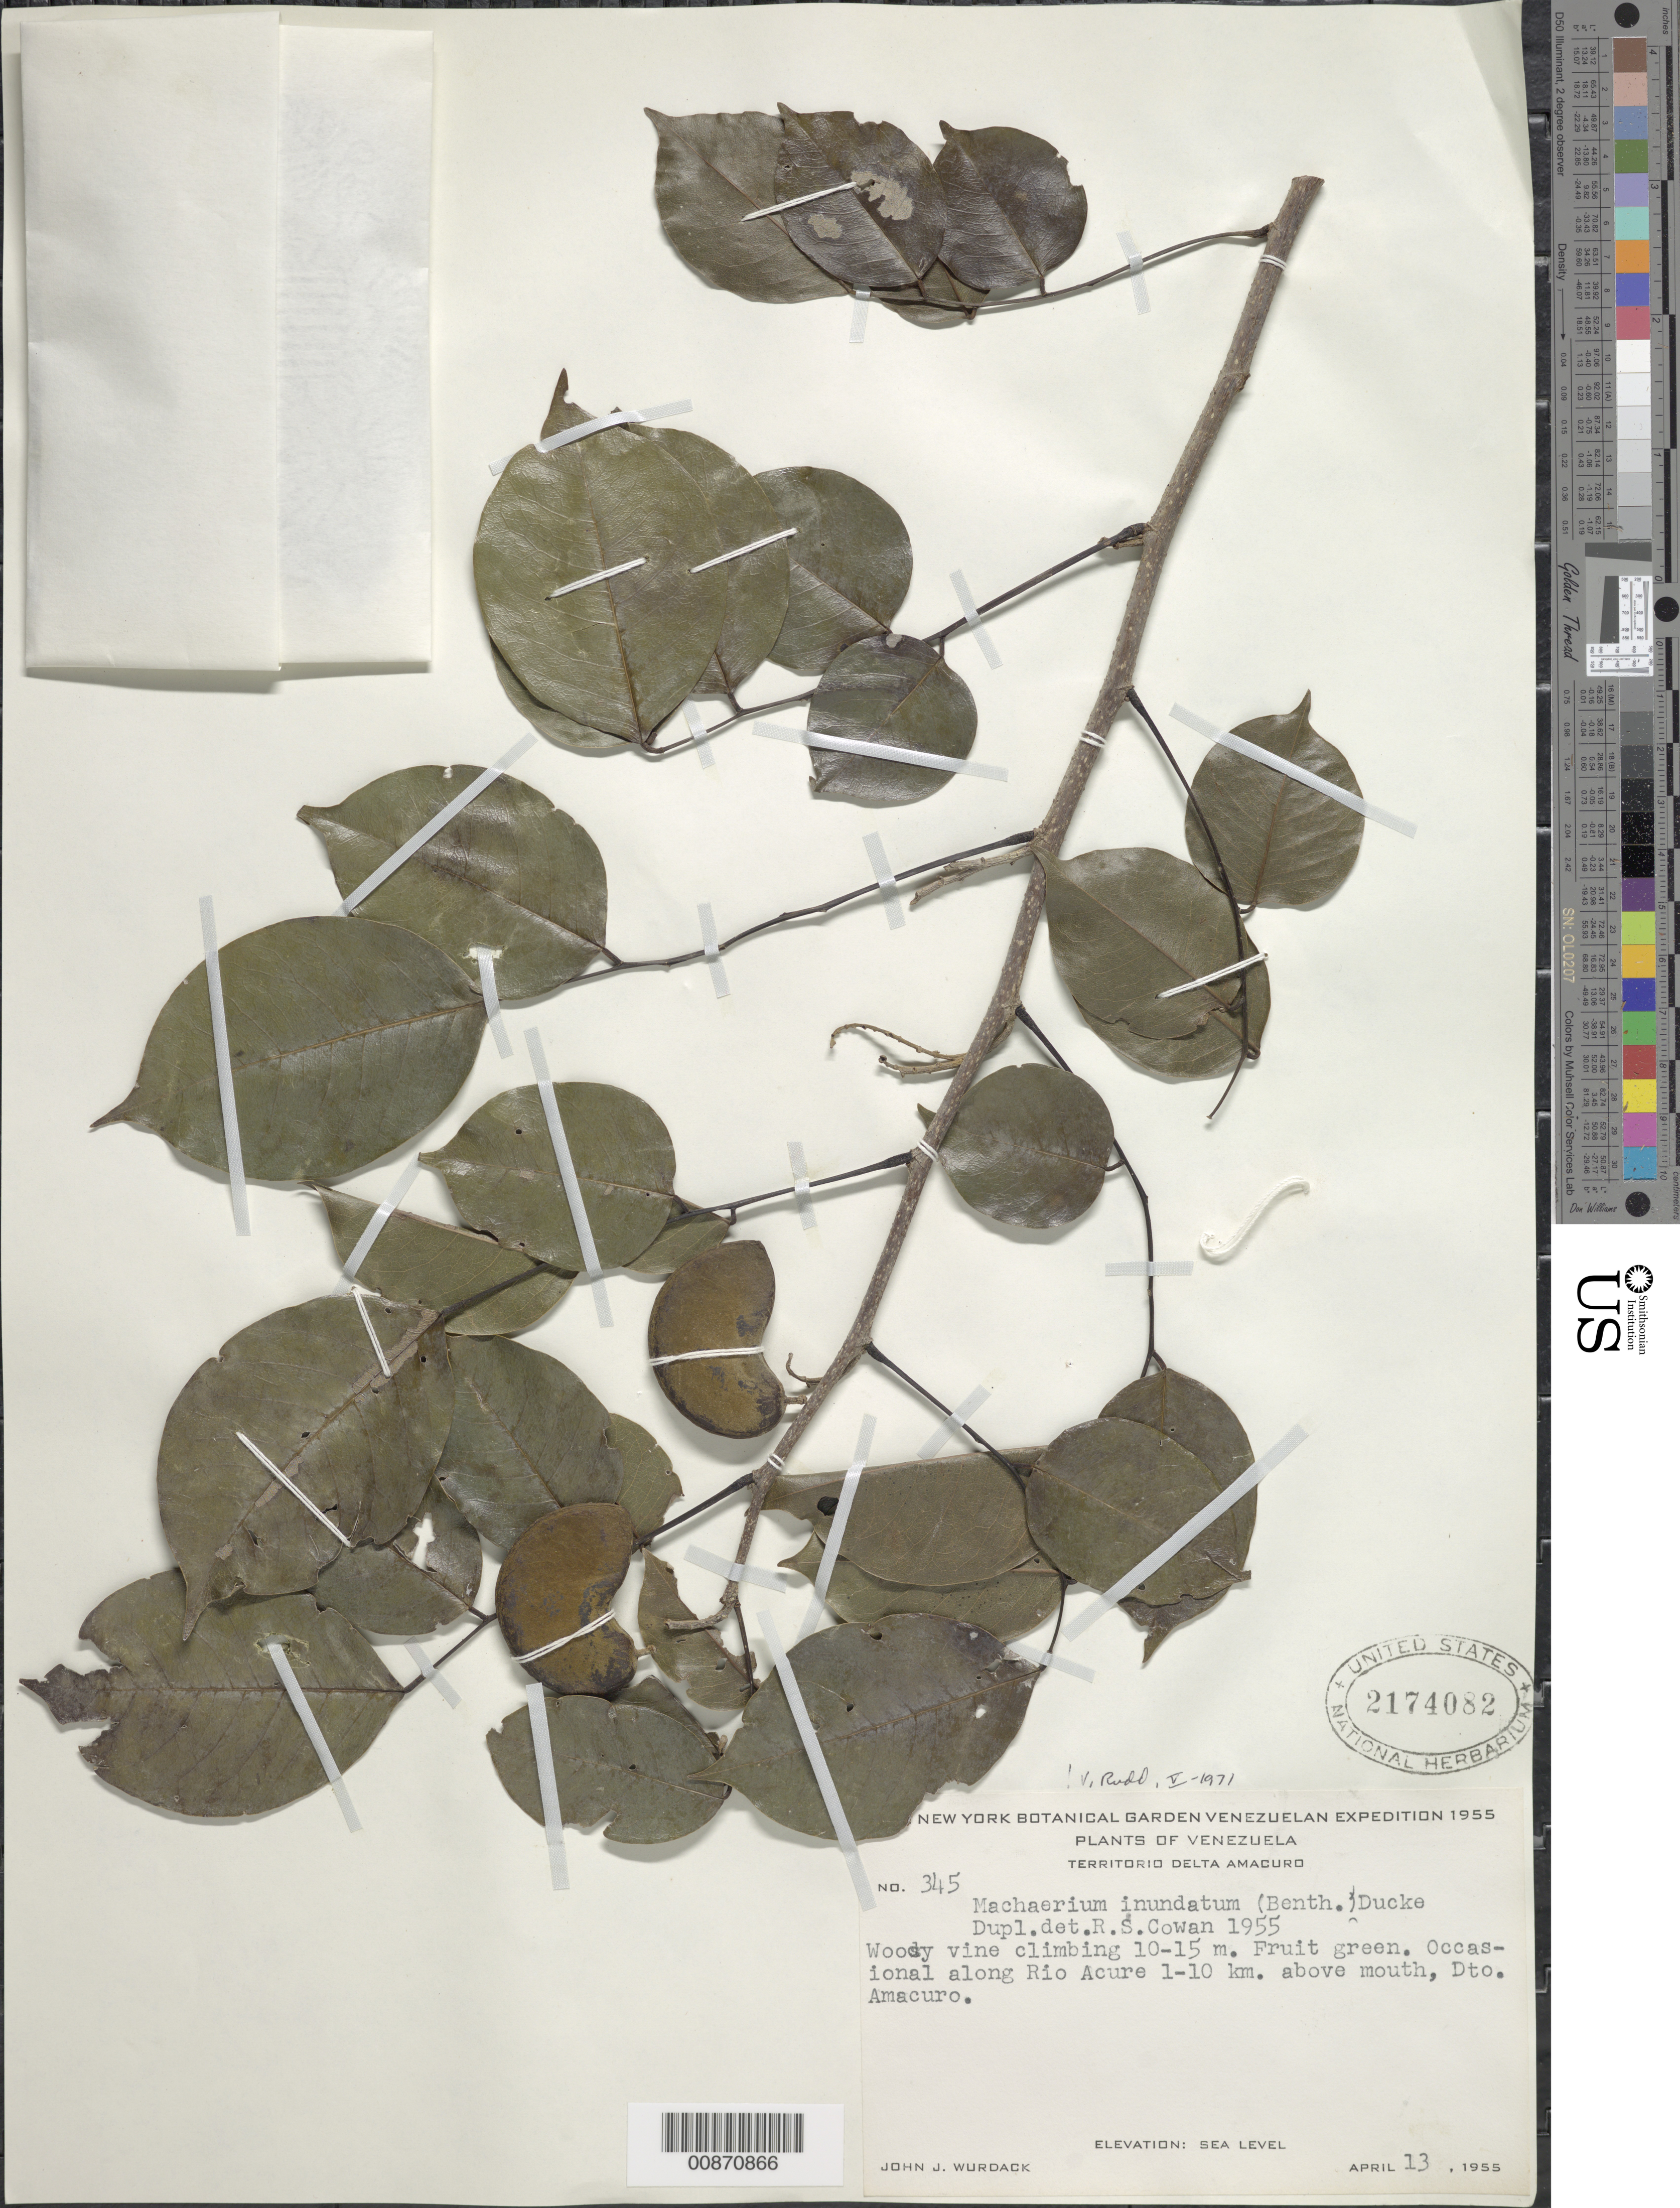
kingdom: Plantae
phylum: Tracheophyta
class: Magnoliopsida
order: Fabales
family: Fabaceae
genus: Machaerium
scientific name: Machaerium inundatum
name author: (Mart. ex Benth.) Ducke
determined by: Rudd, V. E.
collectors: J. J. Wurdack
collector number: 345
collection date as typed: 13-Apr-55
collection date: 1955-04-13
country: Venezuela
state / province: Delta Amacuro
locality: Río Acure, 1-10 km above mouth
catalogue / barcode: US 2174082